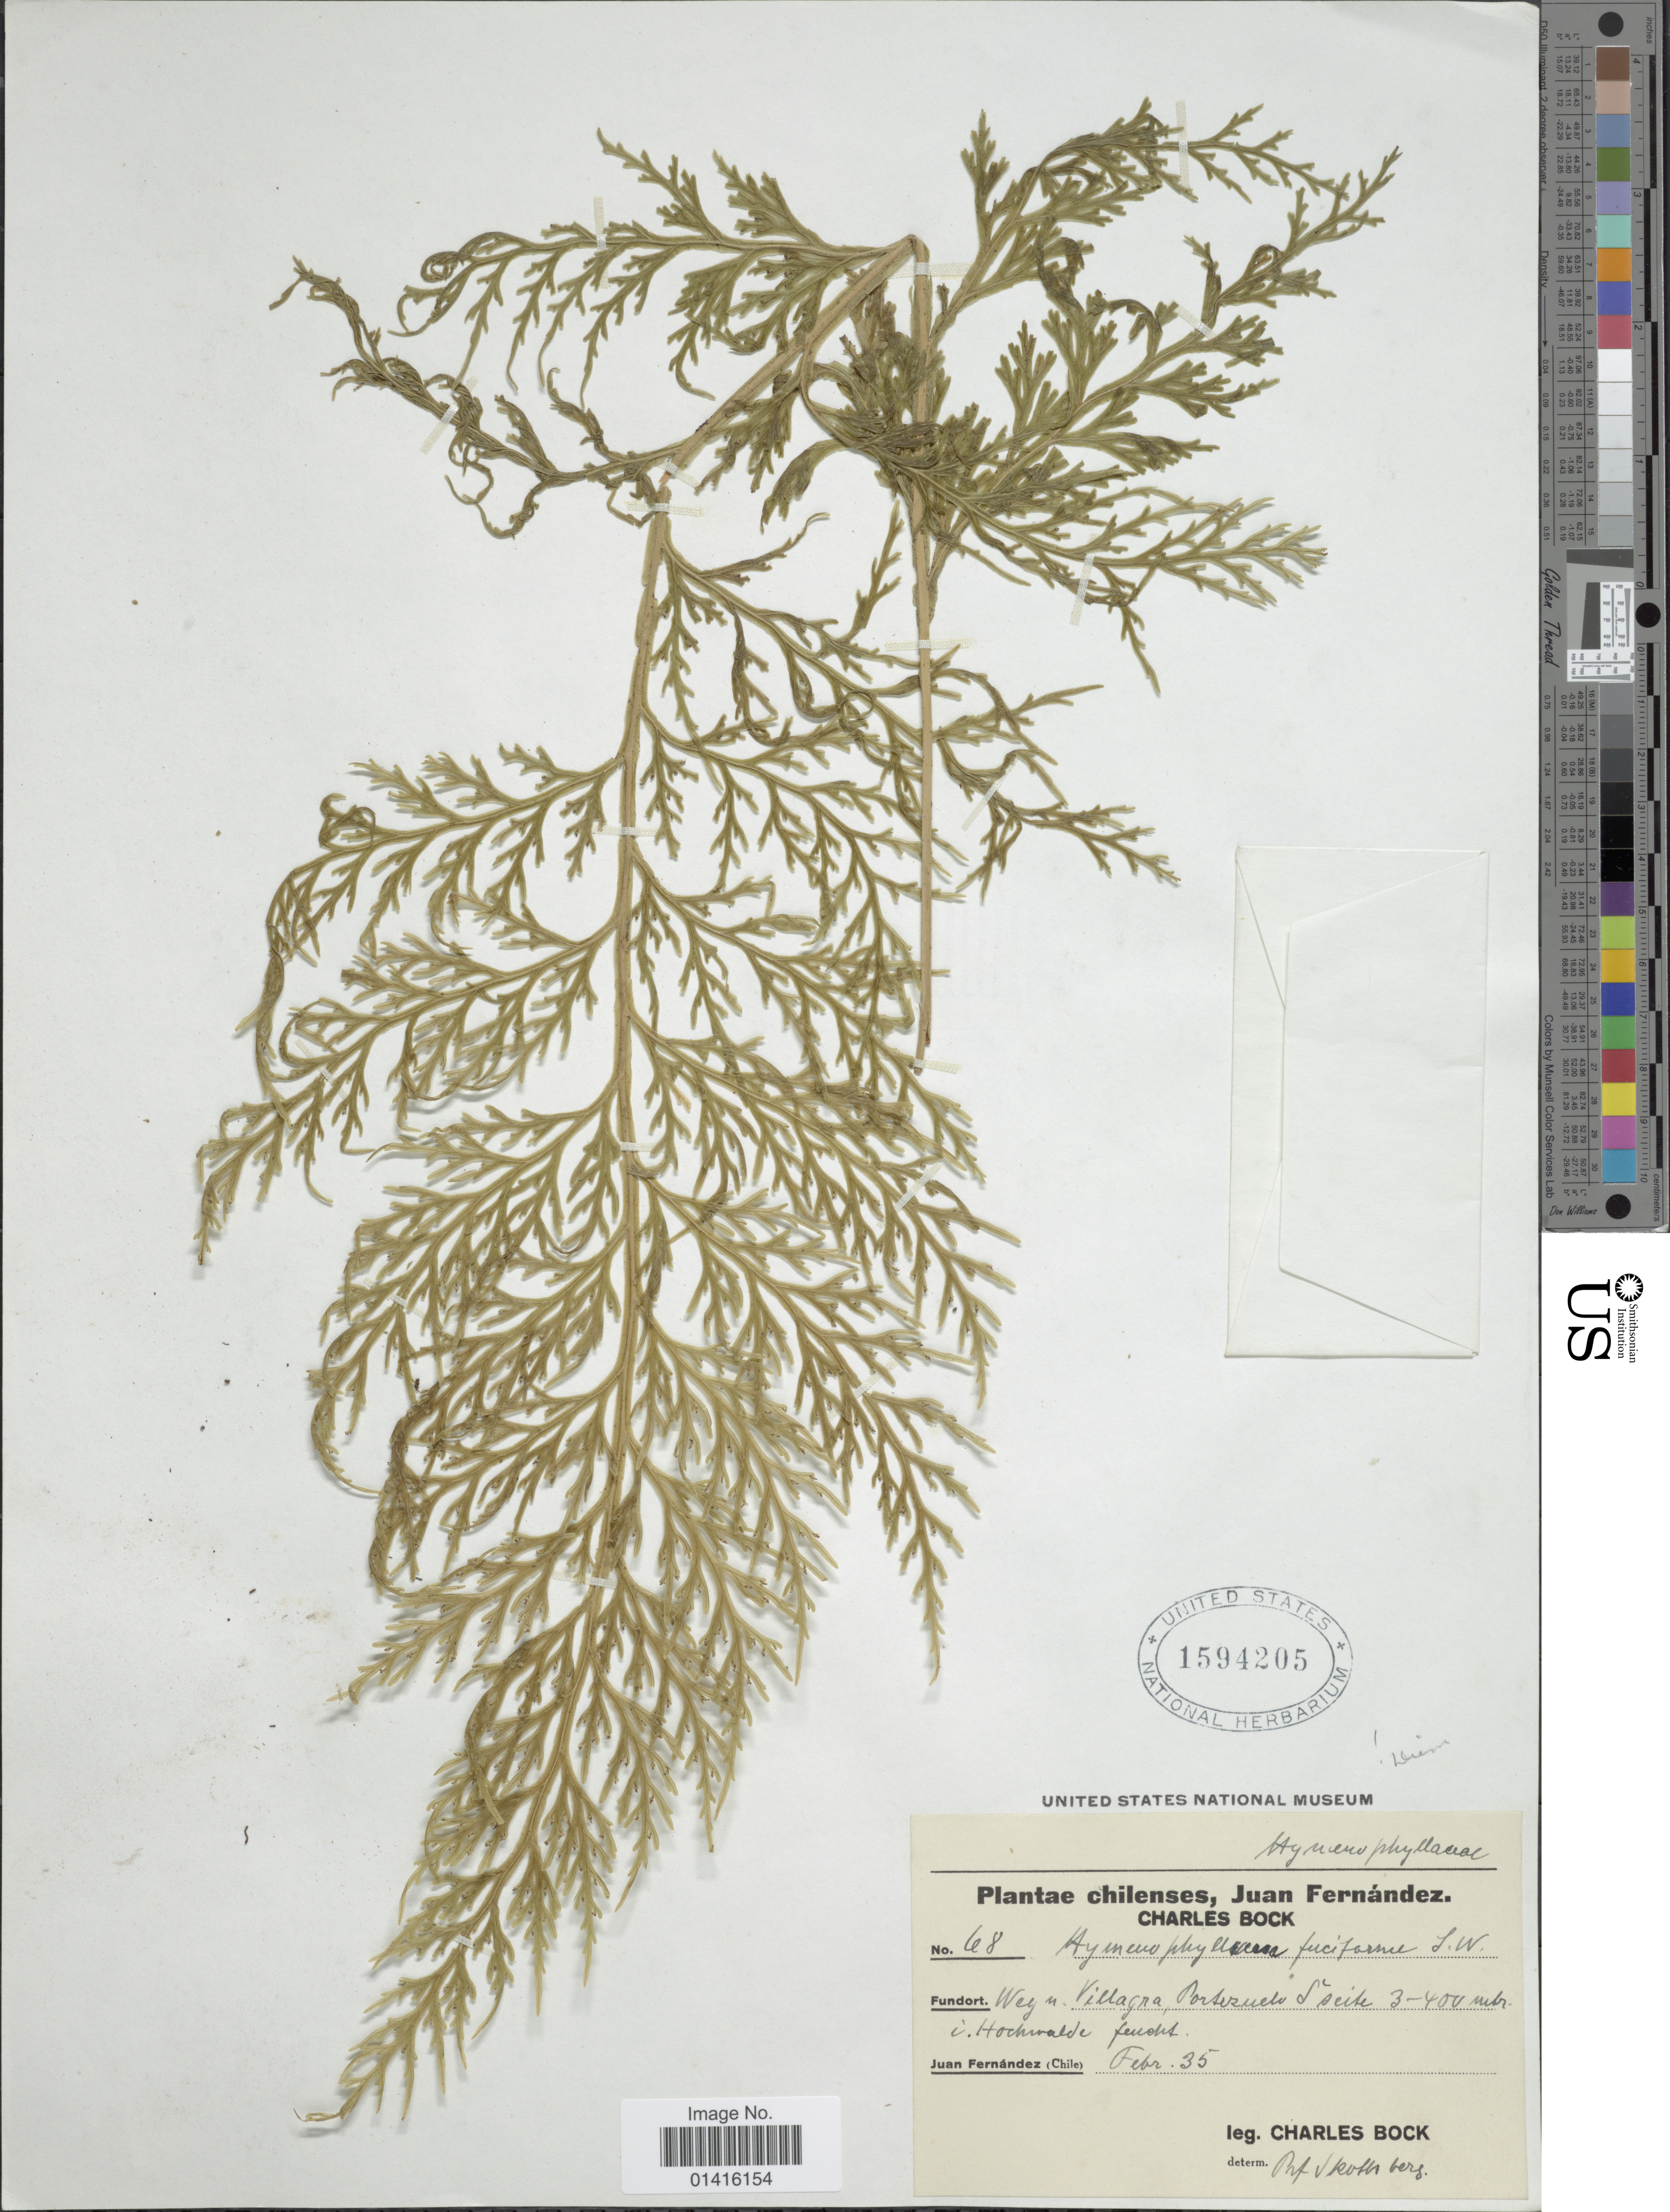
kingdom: Plantae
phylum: Tracheophyta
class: Polypodiopsida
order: Hymenophyllales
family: Hymenophyllaceae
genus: Hymenophyllum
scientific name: Hymenophyllum fuciforme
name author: Sw.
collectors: C. Bock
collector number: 68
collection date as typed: Transcribed d/m/y: /2/35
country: Chile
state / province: Valparaíso (V)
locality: Juan Fernández, Weg n. Villagra Portezuelo S'seite, i Hochwalde feucht.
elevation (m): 300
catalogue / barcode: US 1594205